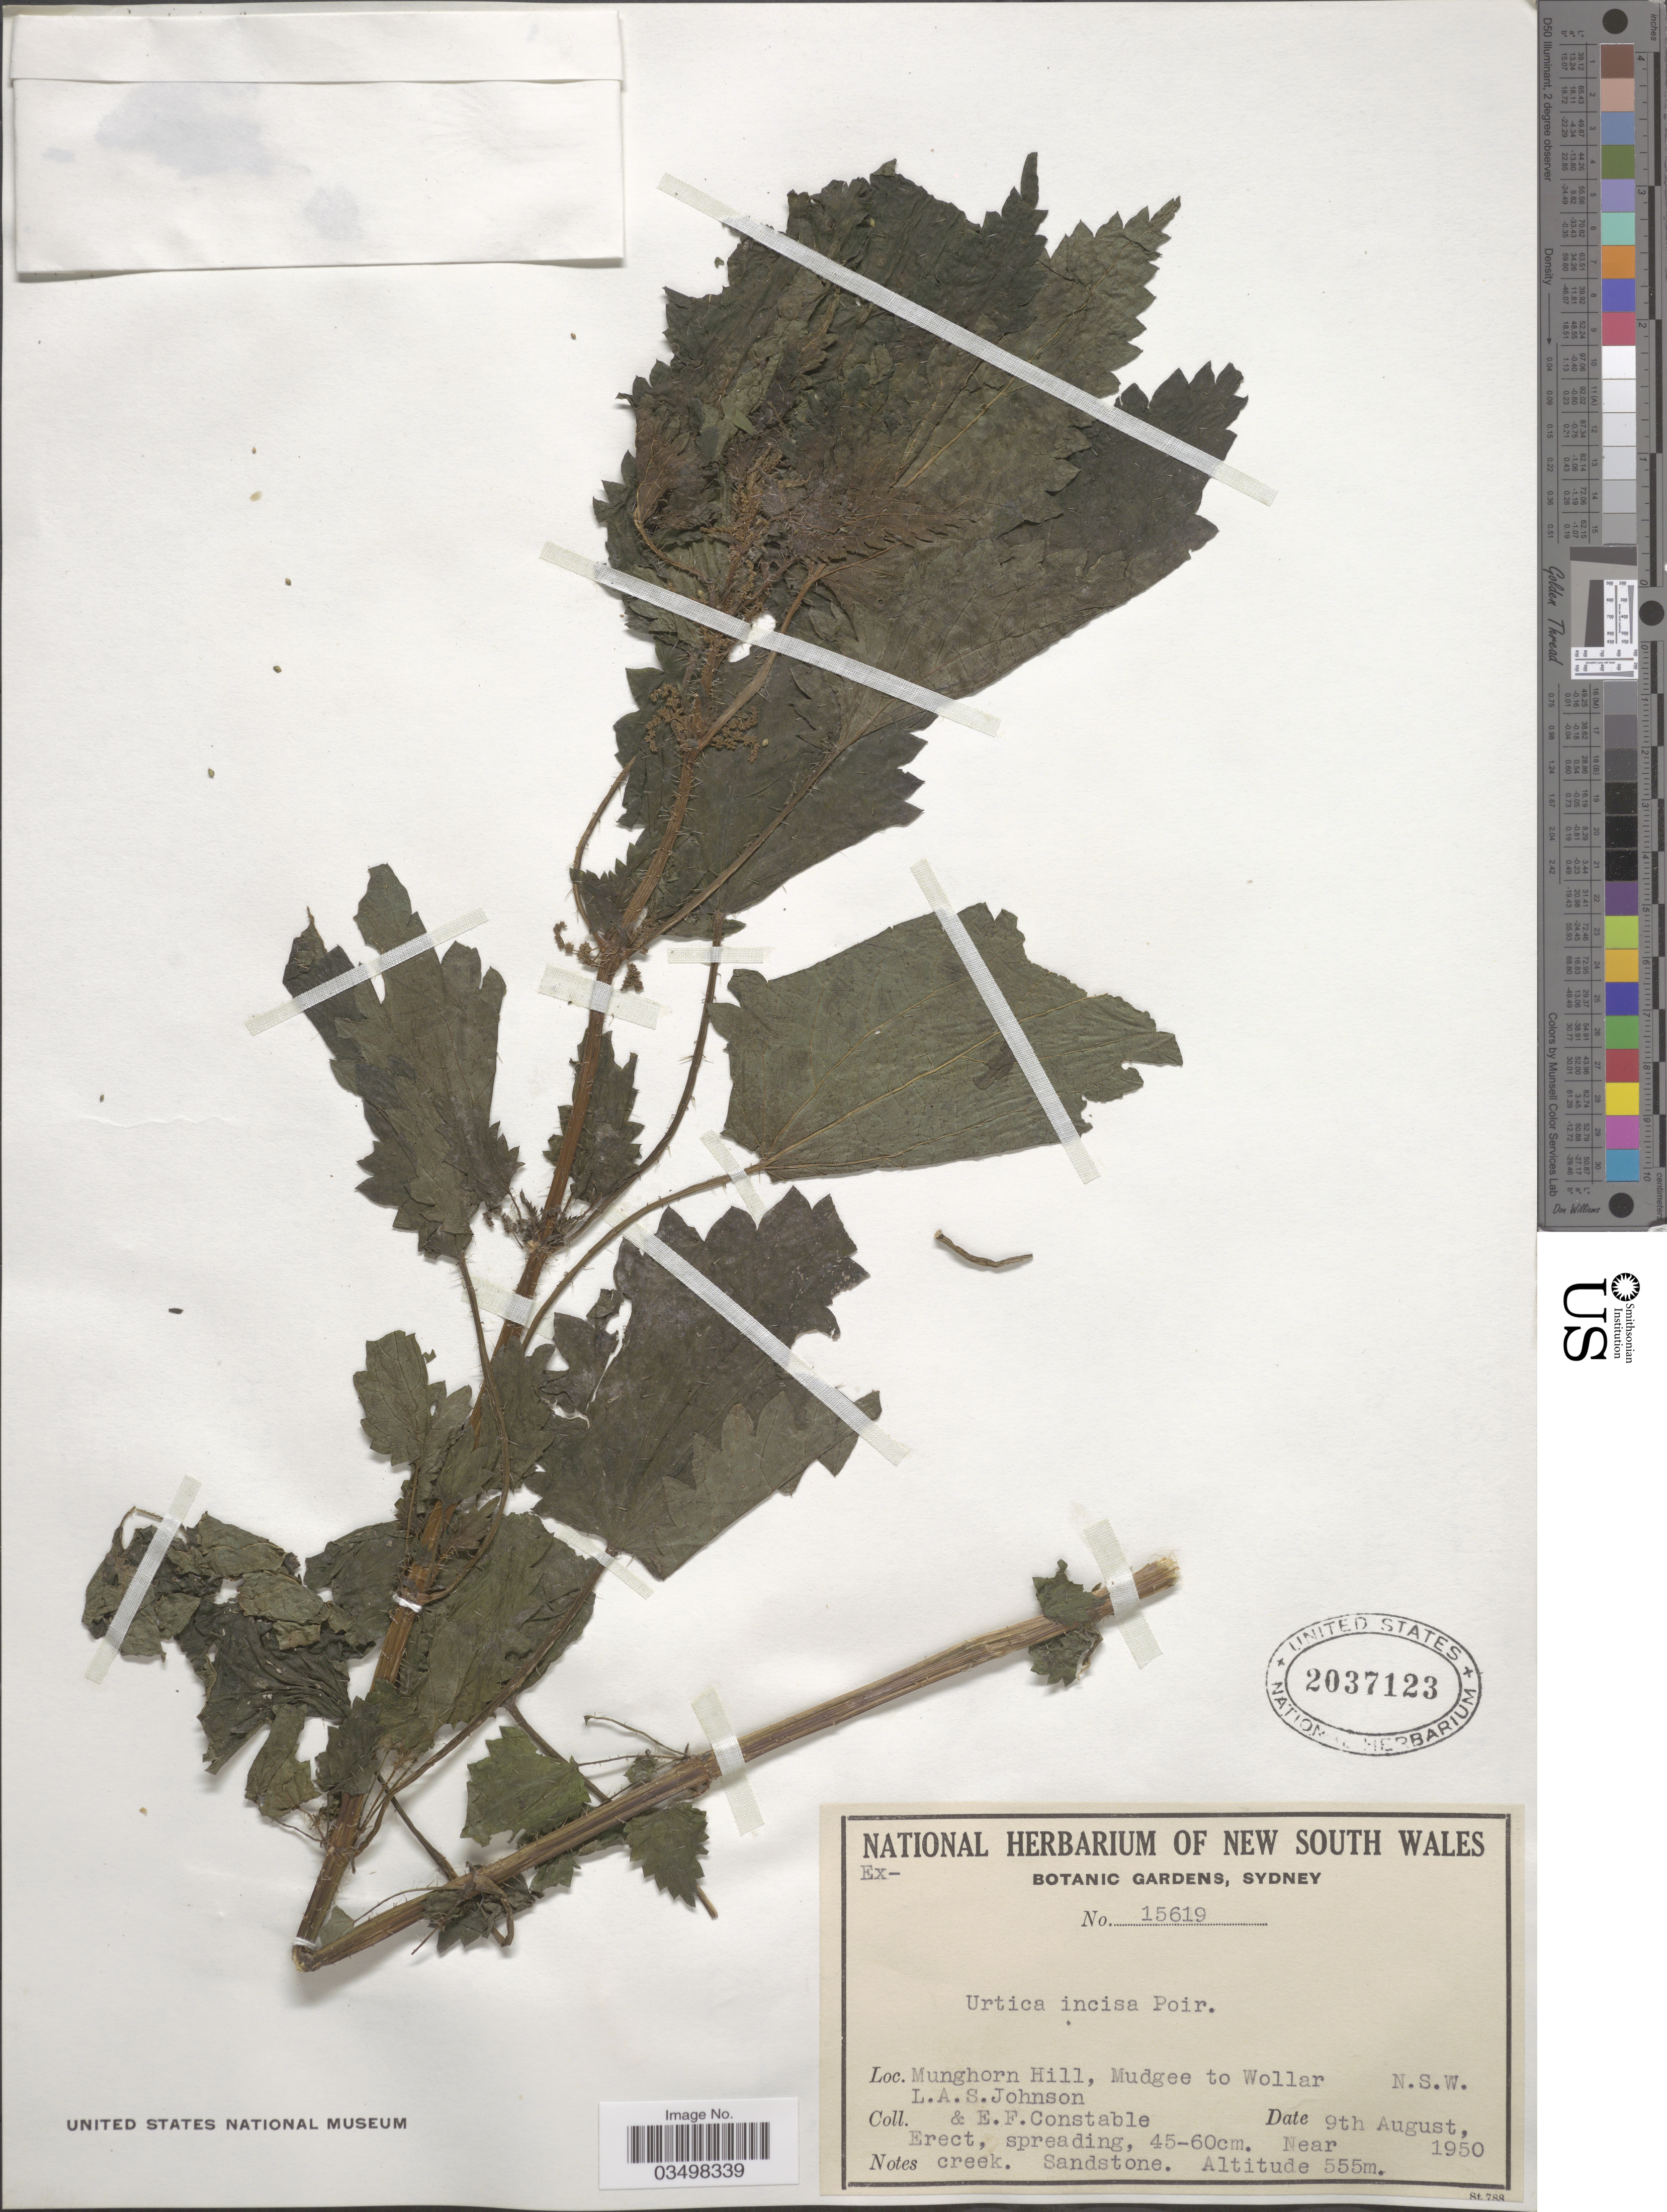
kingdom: Plantae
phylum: Tracheophyta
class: Magnoliopsida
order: Rosales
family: Urticaceae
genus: Urtica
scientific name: Urtica incisa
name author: Poir.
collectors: L. Johnson & E. F. Constable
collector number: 15619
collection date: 1950-08-09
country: Australia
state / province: New South Wales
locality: Munghorn Hill, Mudgee to Wollar. Near creek.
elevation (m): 555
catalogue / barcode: US 2037123